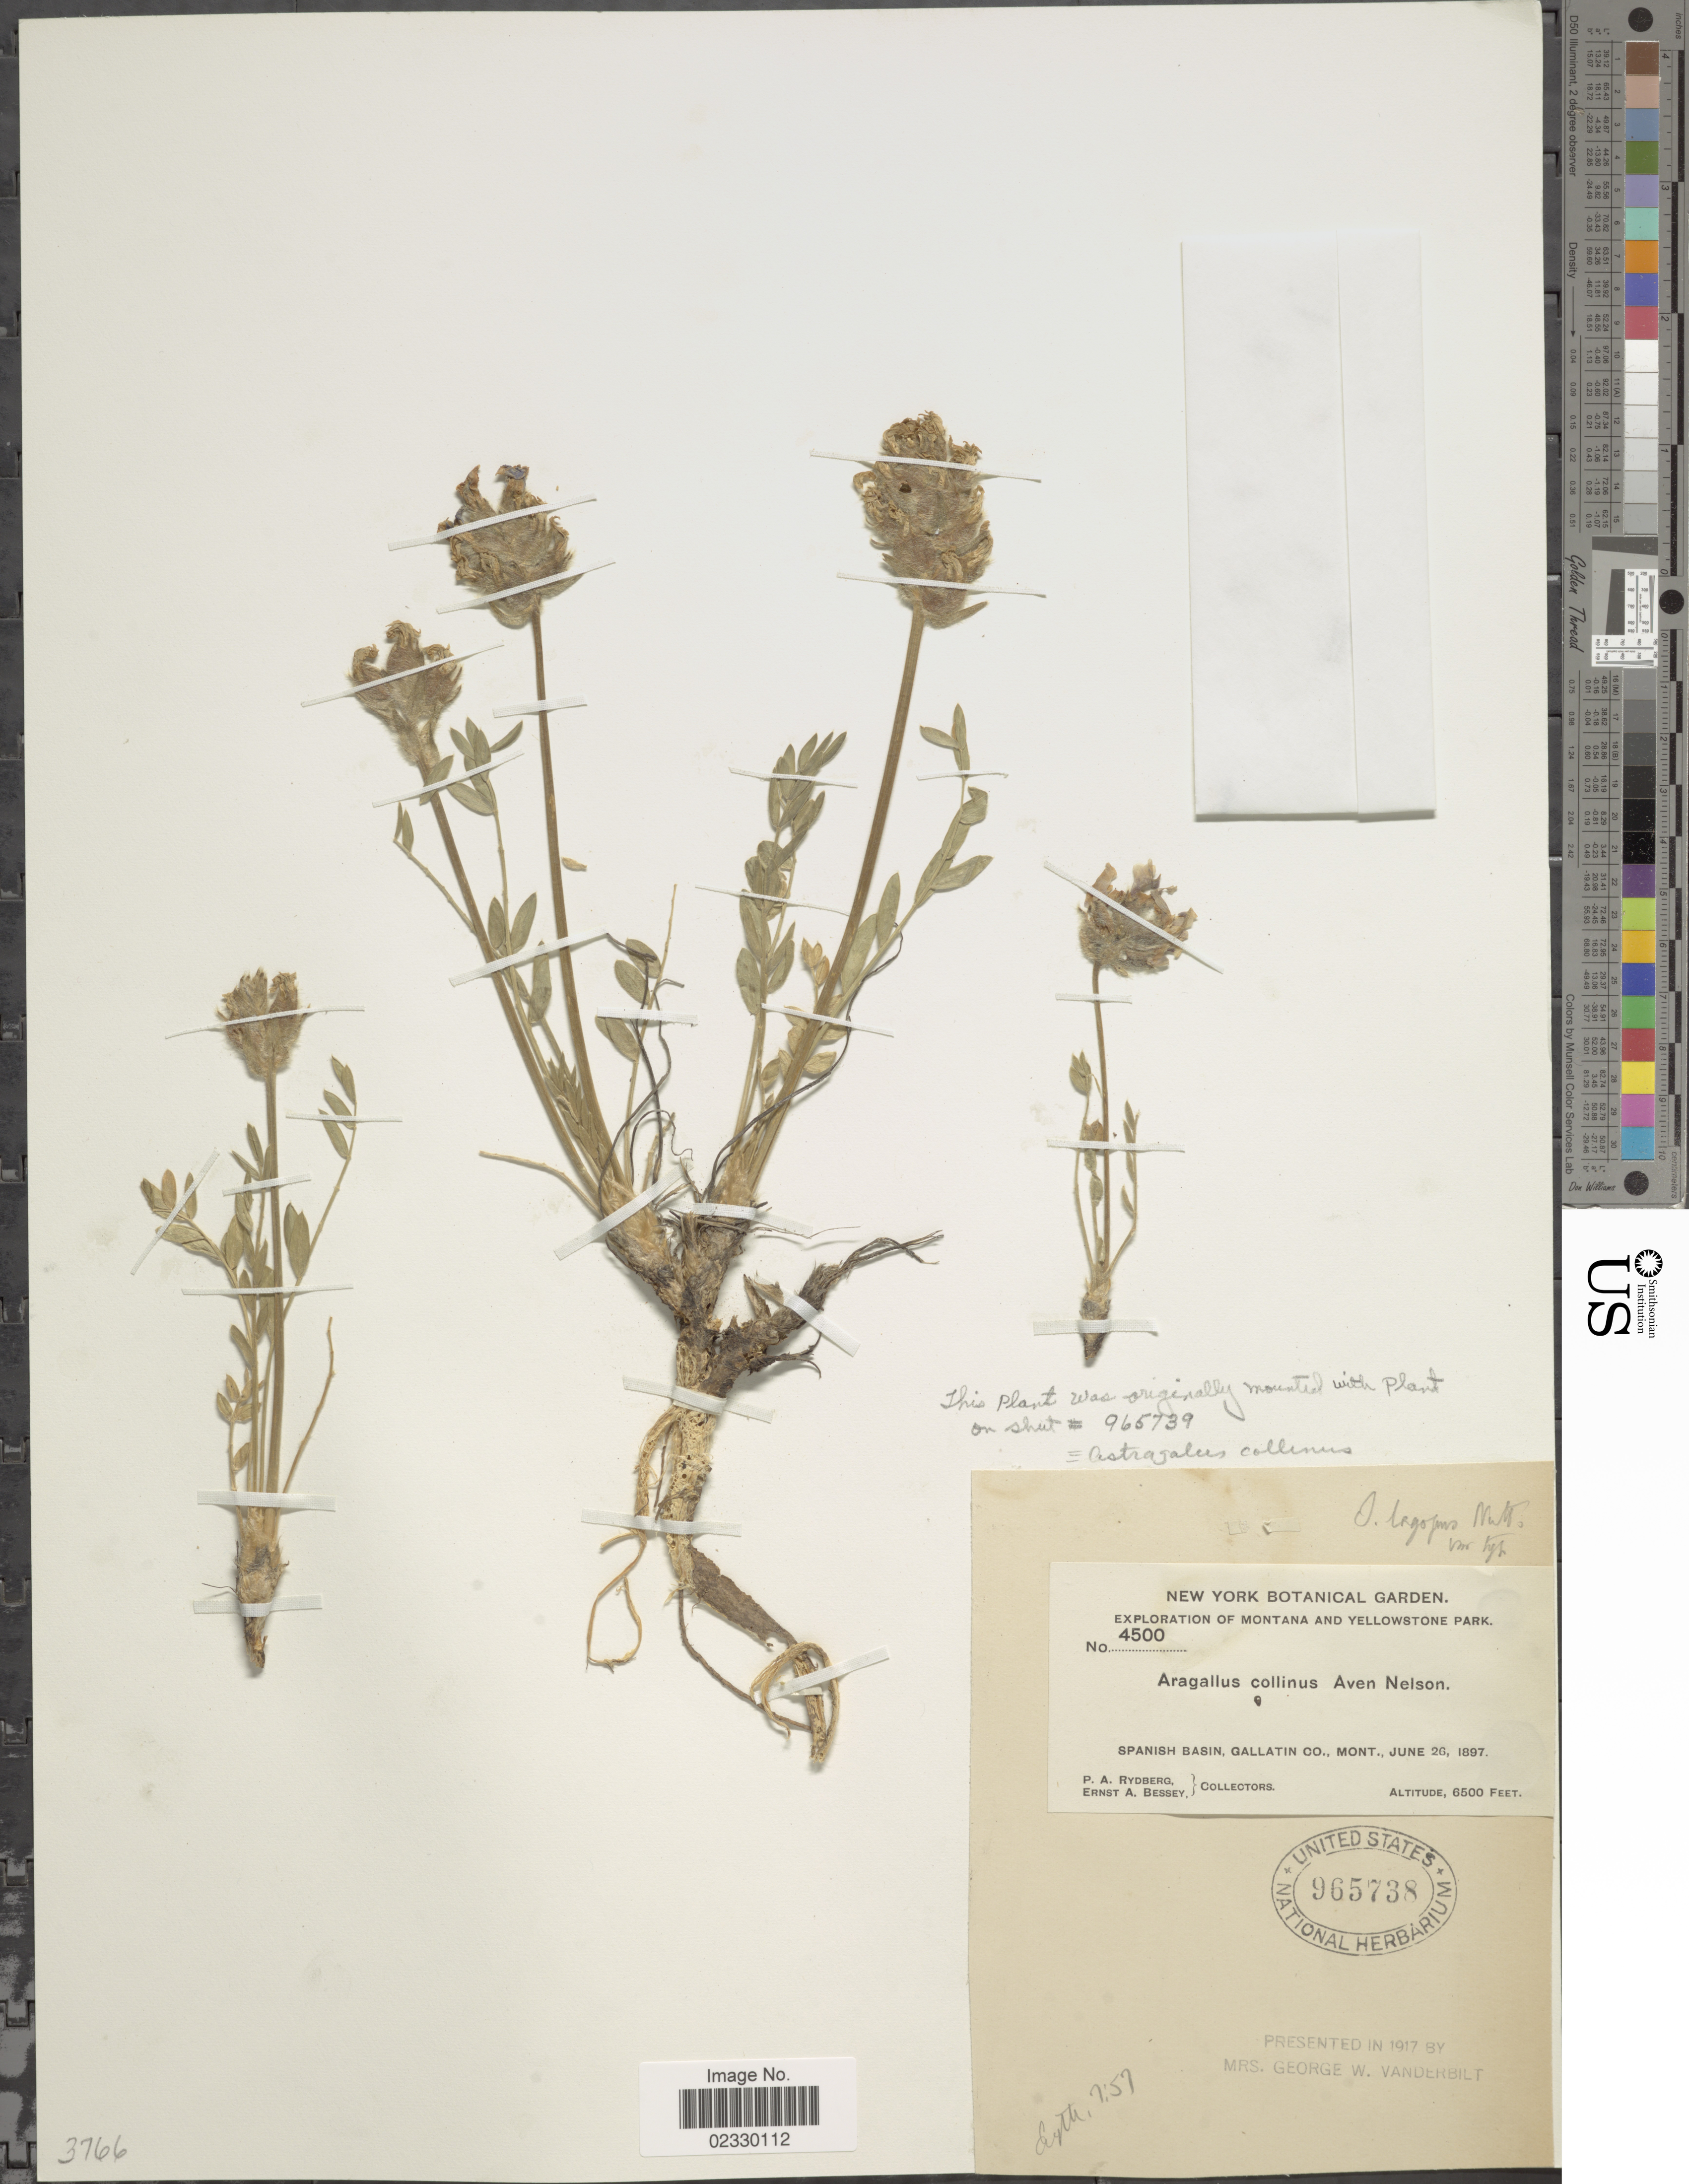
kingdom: Plantae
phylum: Tracheophyta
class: Magnoliopsida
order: Fabales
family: Fabaceae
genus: Astragalus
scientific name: Astragalus collinus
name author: Douglas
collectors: P. A. Rydberg & E. A. Bessey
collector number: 4500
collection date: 1897-06-26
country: United States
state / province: Montana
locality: Montana and Yellowstone Park, Spanish Basin, Gallatin Co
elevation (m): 1981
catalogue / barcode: US 965738